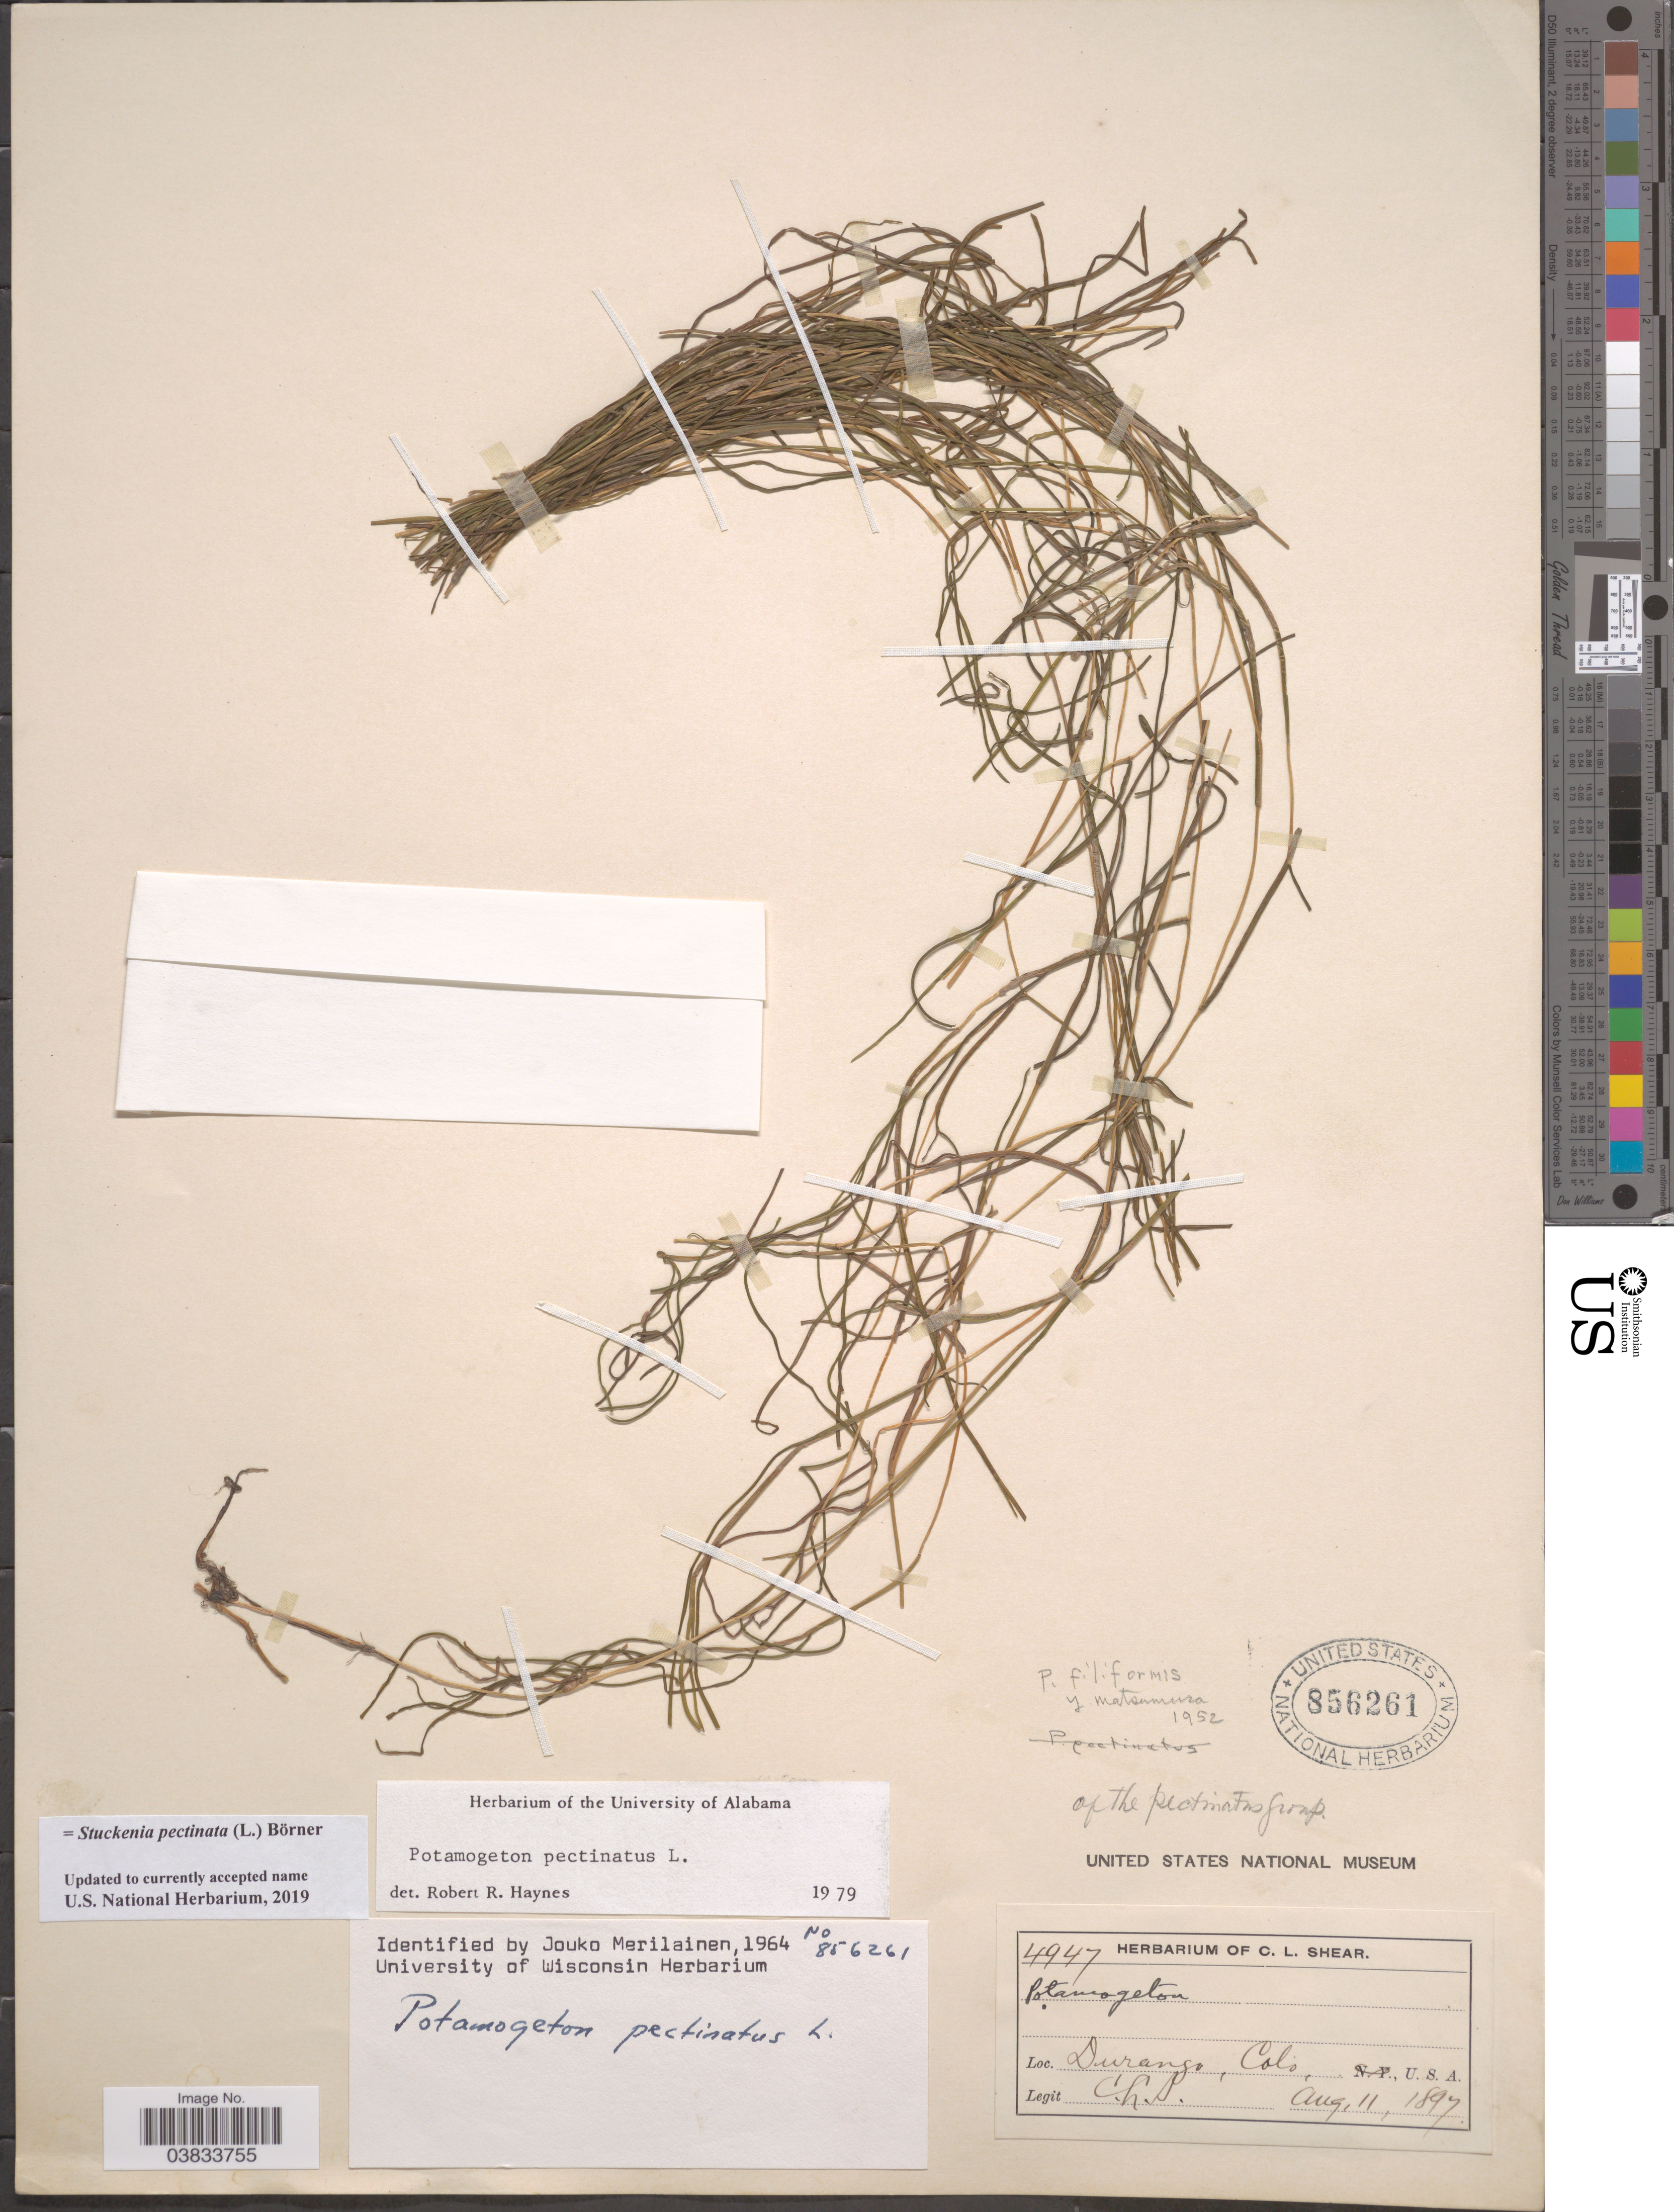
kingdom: Plantae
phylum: Tracheophyta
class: Liliopsida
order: Alismatales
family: Potamogetonaceae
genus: Stuckenia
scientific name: Stuckenia pectinata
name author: (L.) Börner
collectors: C. L. Shear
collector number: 4947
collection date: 1897-08-11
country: United States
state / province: Colorado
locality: Durango.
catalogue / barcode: US 856261